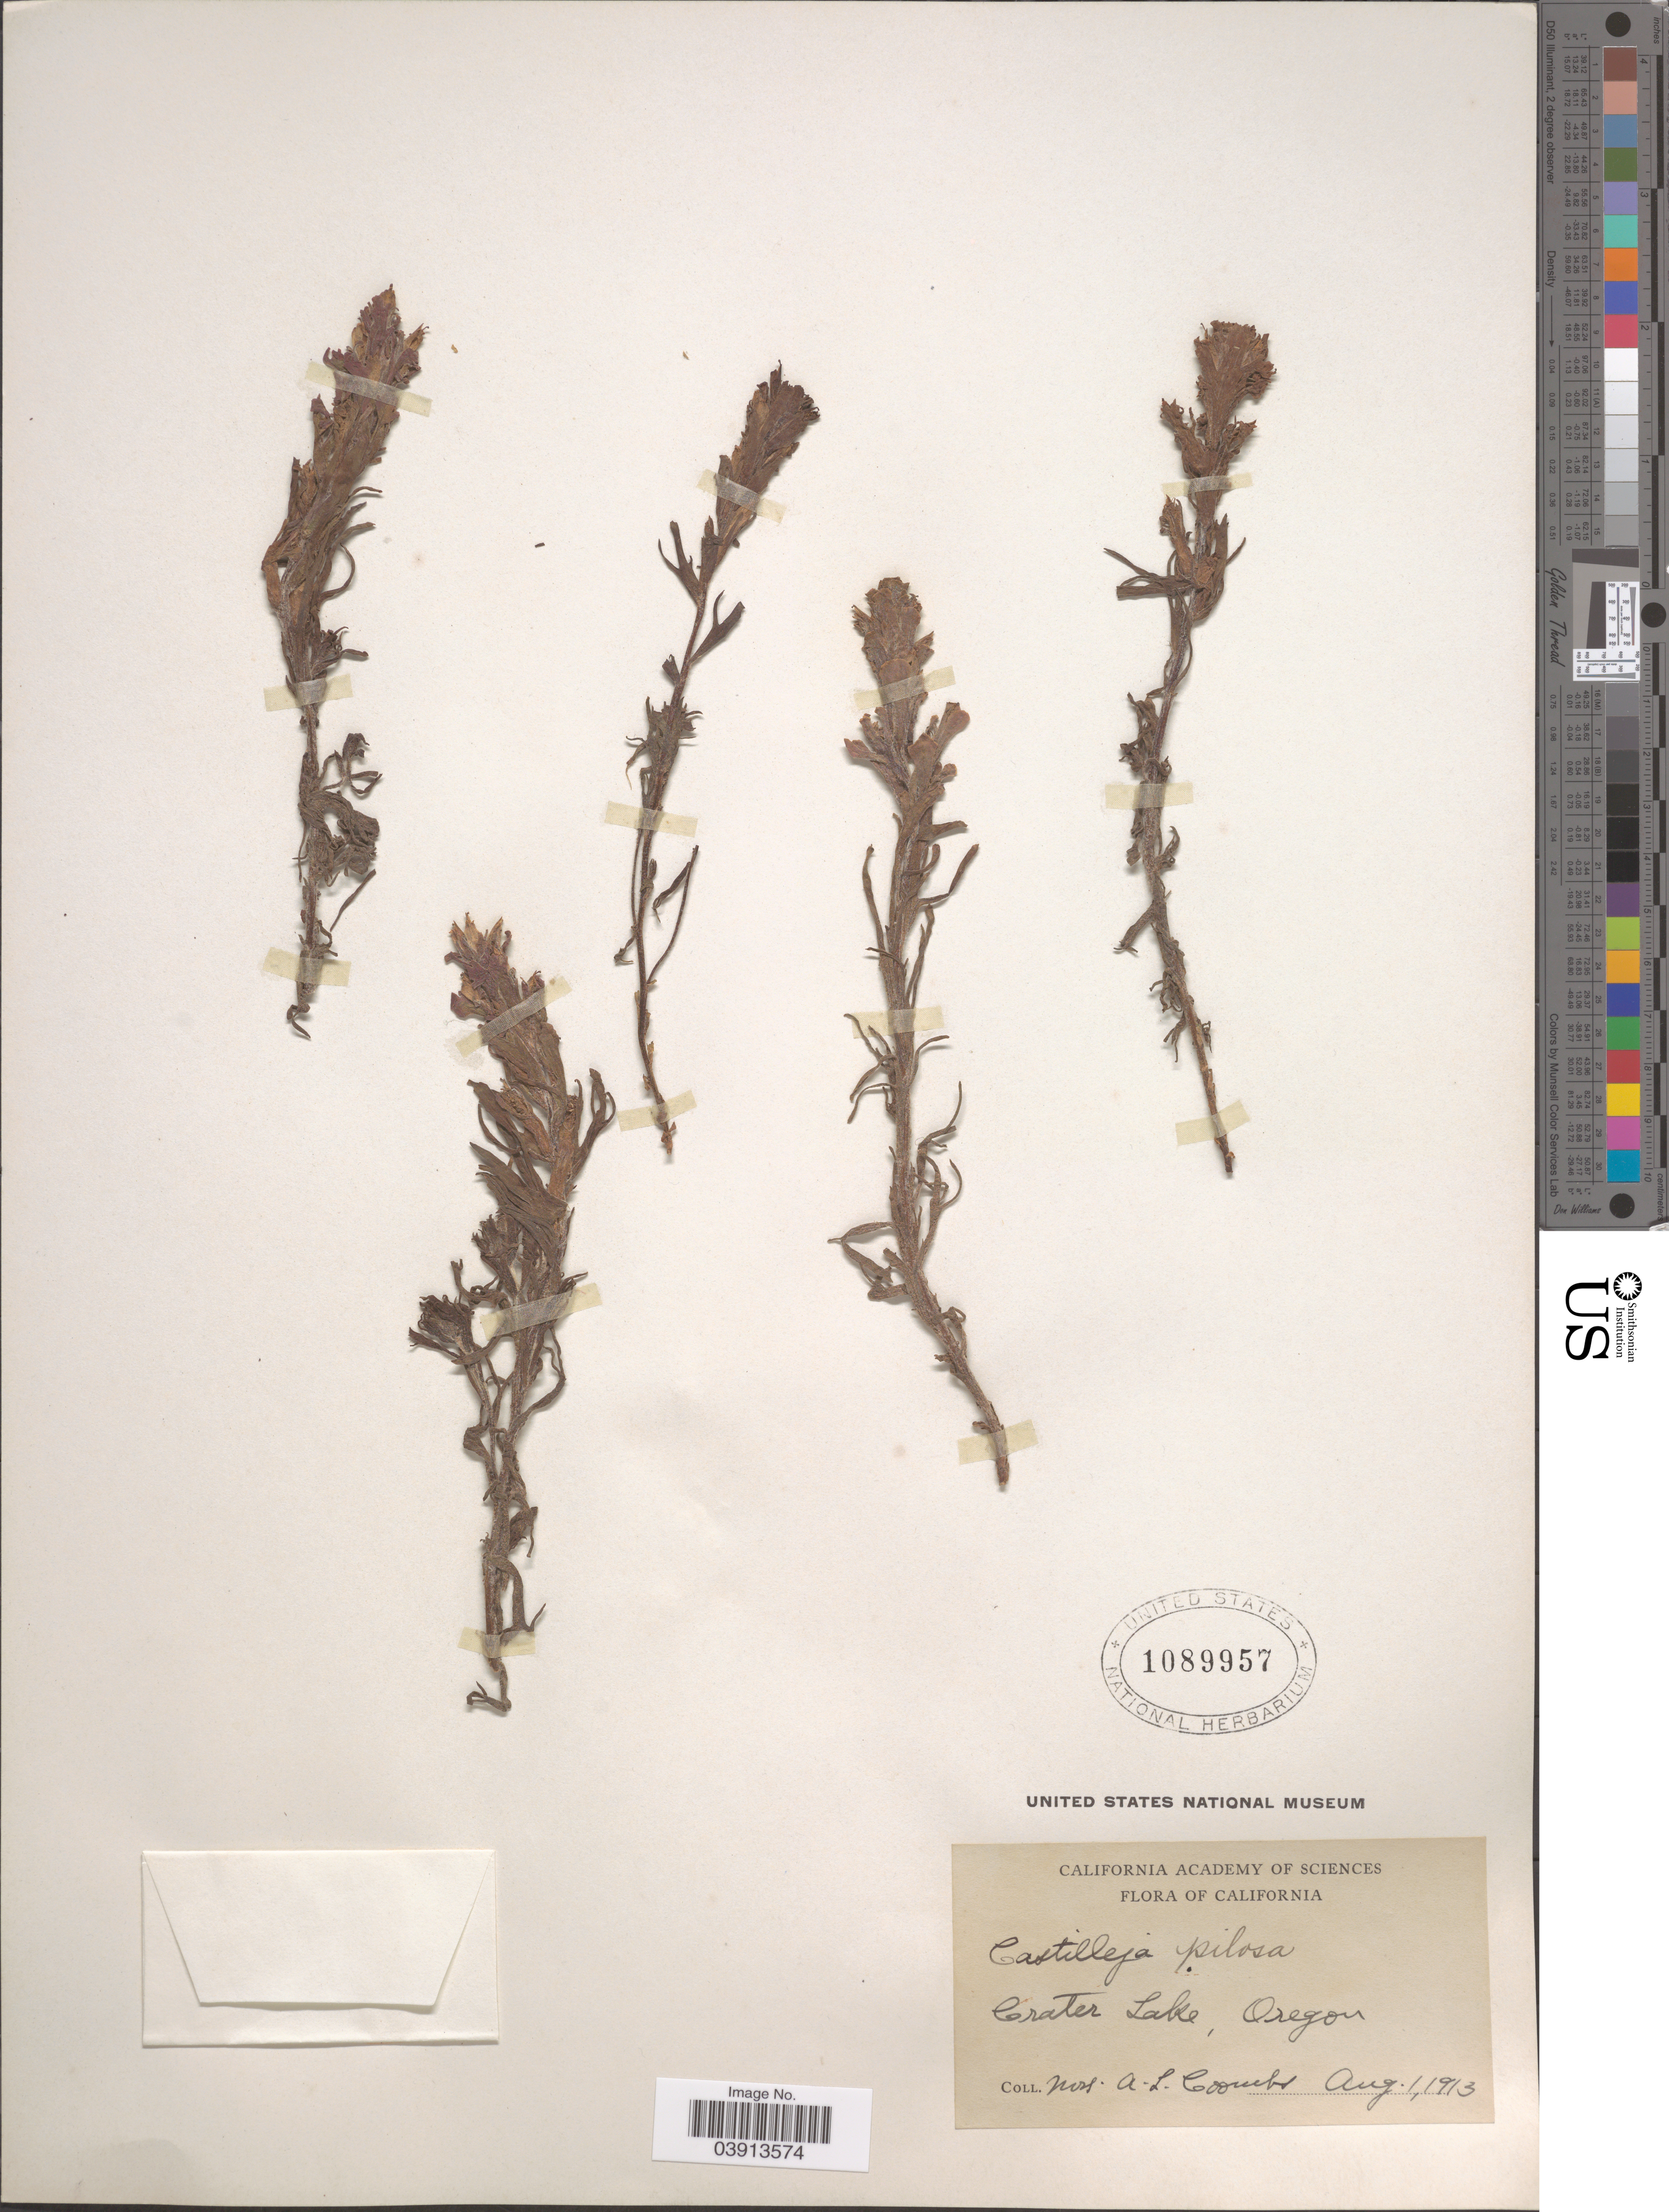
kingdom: Plantae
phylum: Tracheophyta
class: Magnoliopsida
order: Lamiales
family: Orobanchaceae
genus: Castilleja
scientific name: Castilleja pilosa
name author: (S. Watson) Rydb.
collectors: A. Coombs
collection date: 1913-08-01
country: United States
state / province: Oregon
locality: Crater Lake.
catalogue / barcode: US 1089957